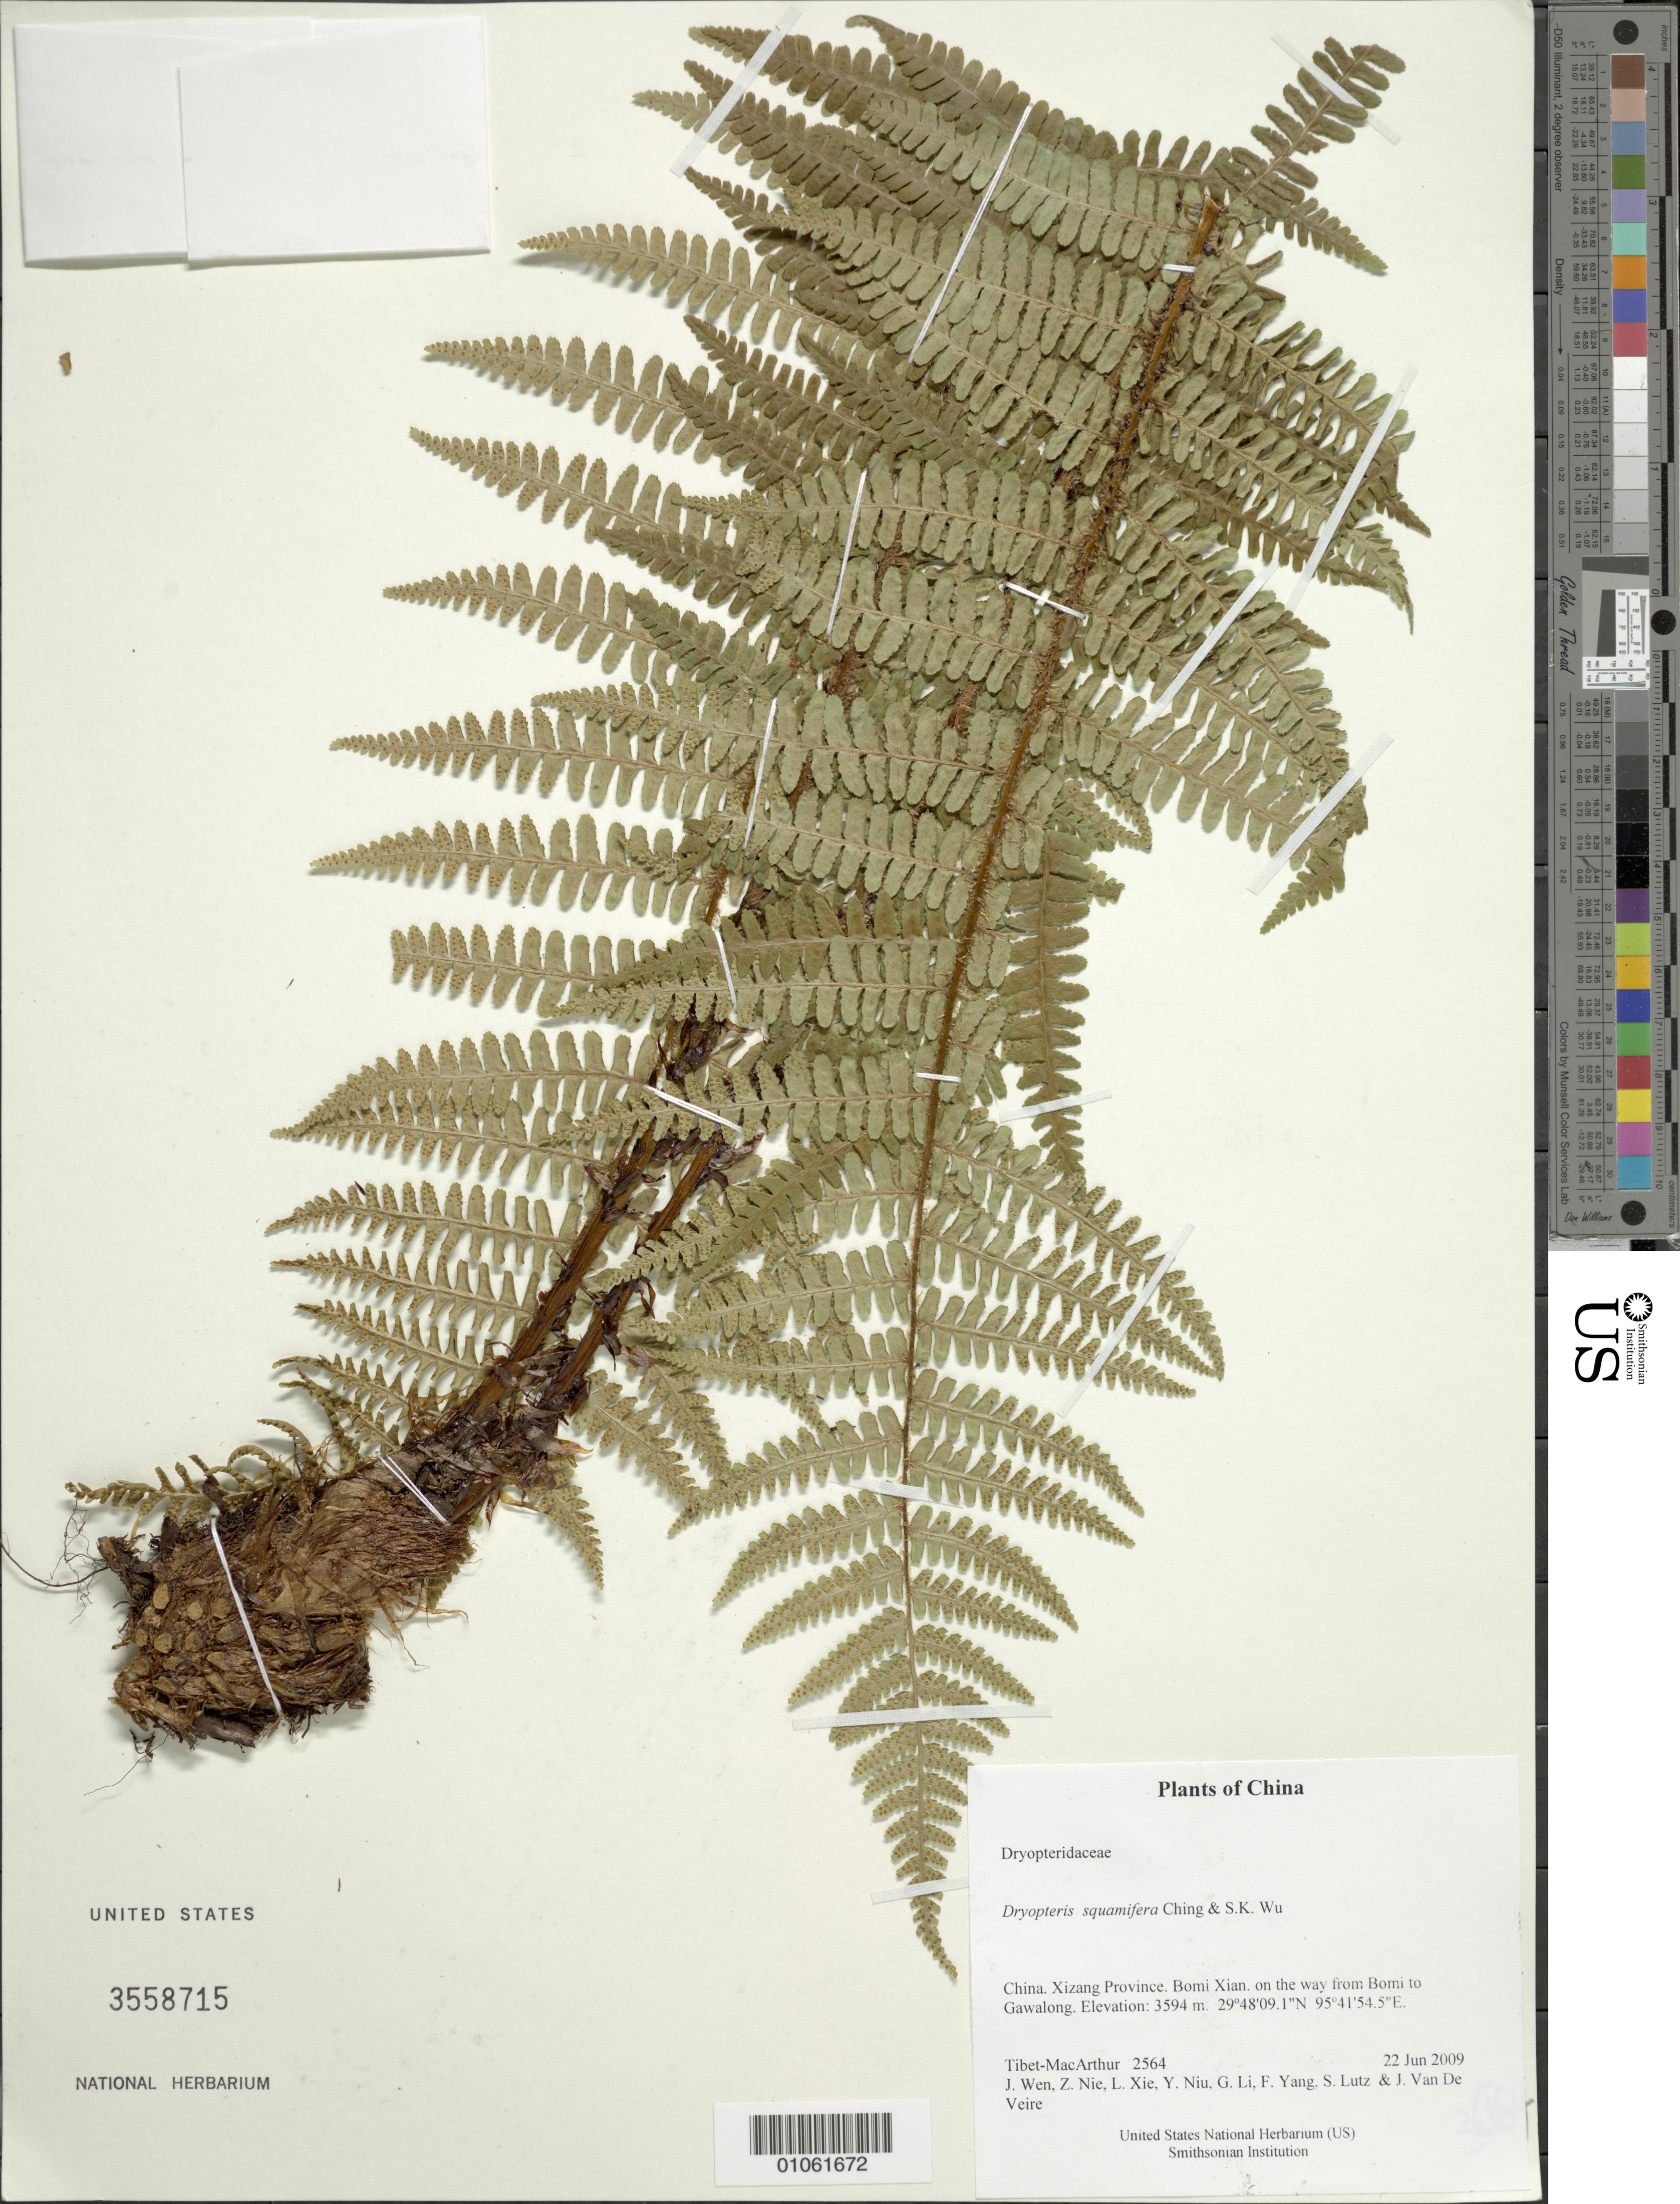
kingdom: Plantae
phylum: Tracheophyta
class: Polypodiopsida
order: Polypodiales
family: Dryopteridaceae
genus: Dryopteris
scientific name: Dryopteris squamifera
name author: Ching & S.K. Wu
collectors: Tibet-MacArthur, J. Wen, Z. Nie, L. Xie, Y. Niu, G. Li, F. Yang, S. Lutz & J. Van De Veire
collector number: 2564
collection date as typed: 22 Jun 2009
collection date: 2009-06-22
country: China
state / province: Xizang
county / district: Bomi Xian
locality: on the way from Bomi to Gawalong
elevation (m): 3594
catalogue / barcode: US 3558715